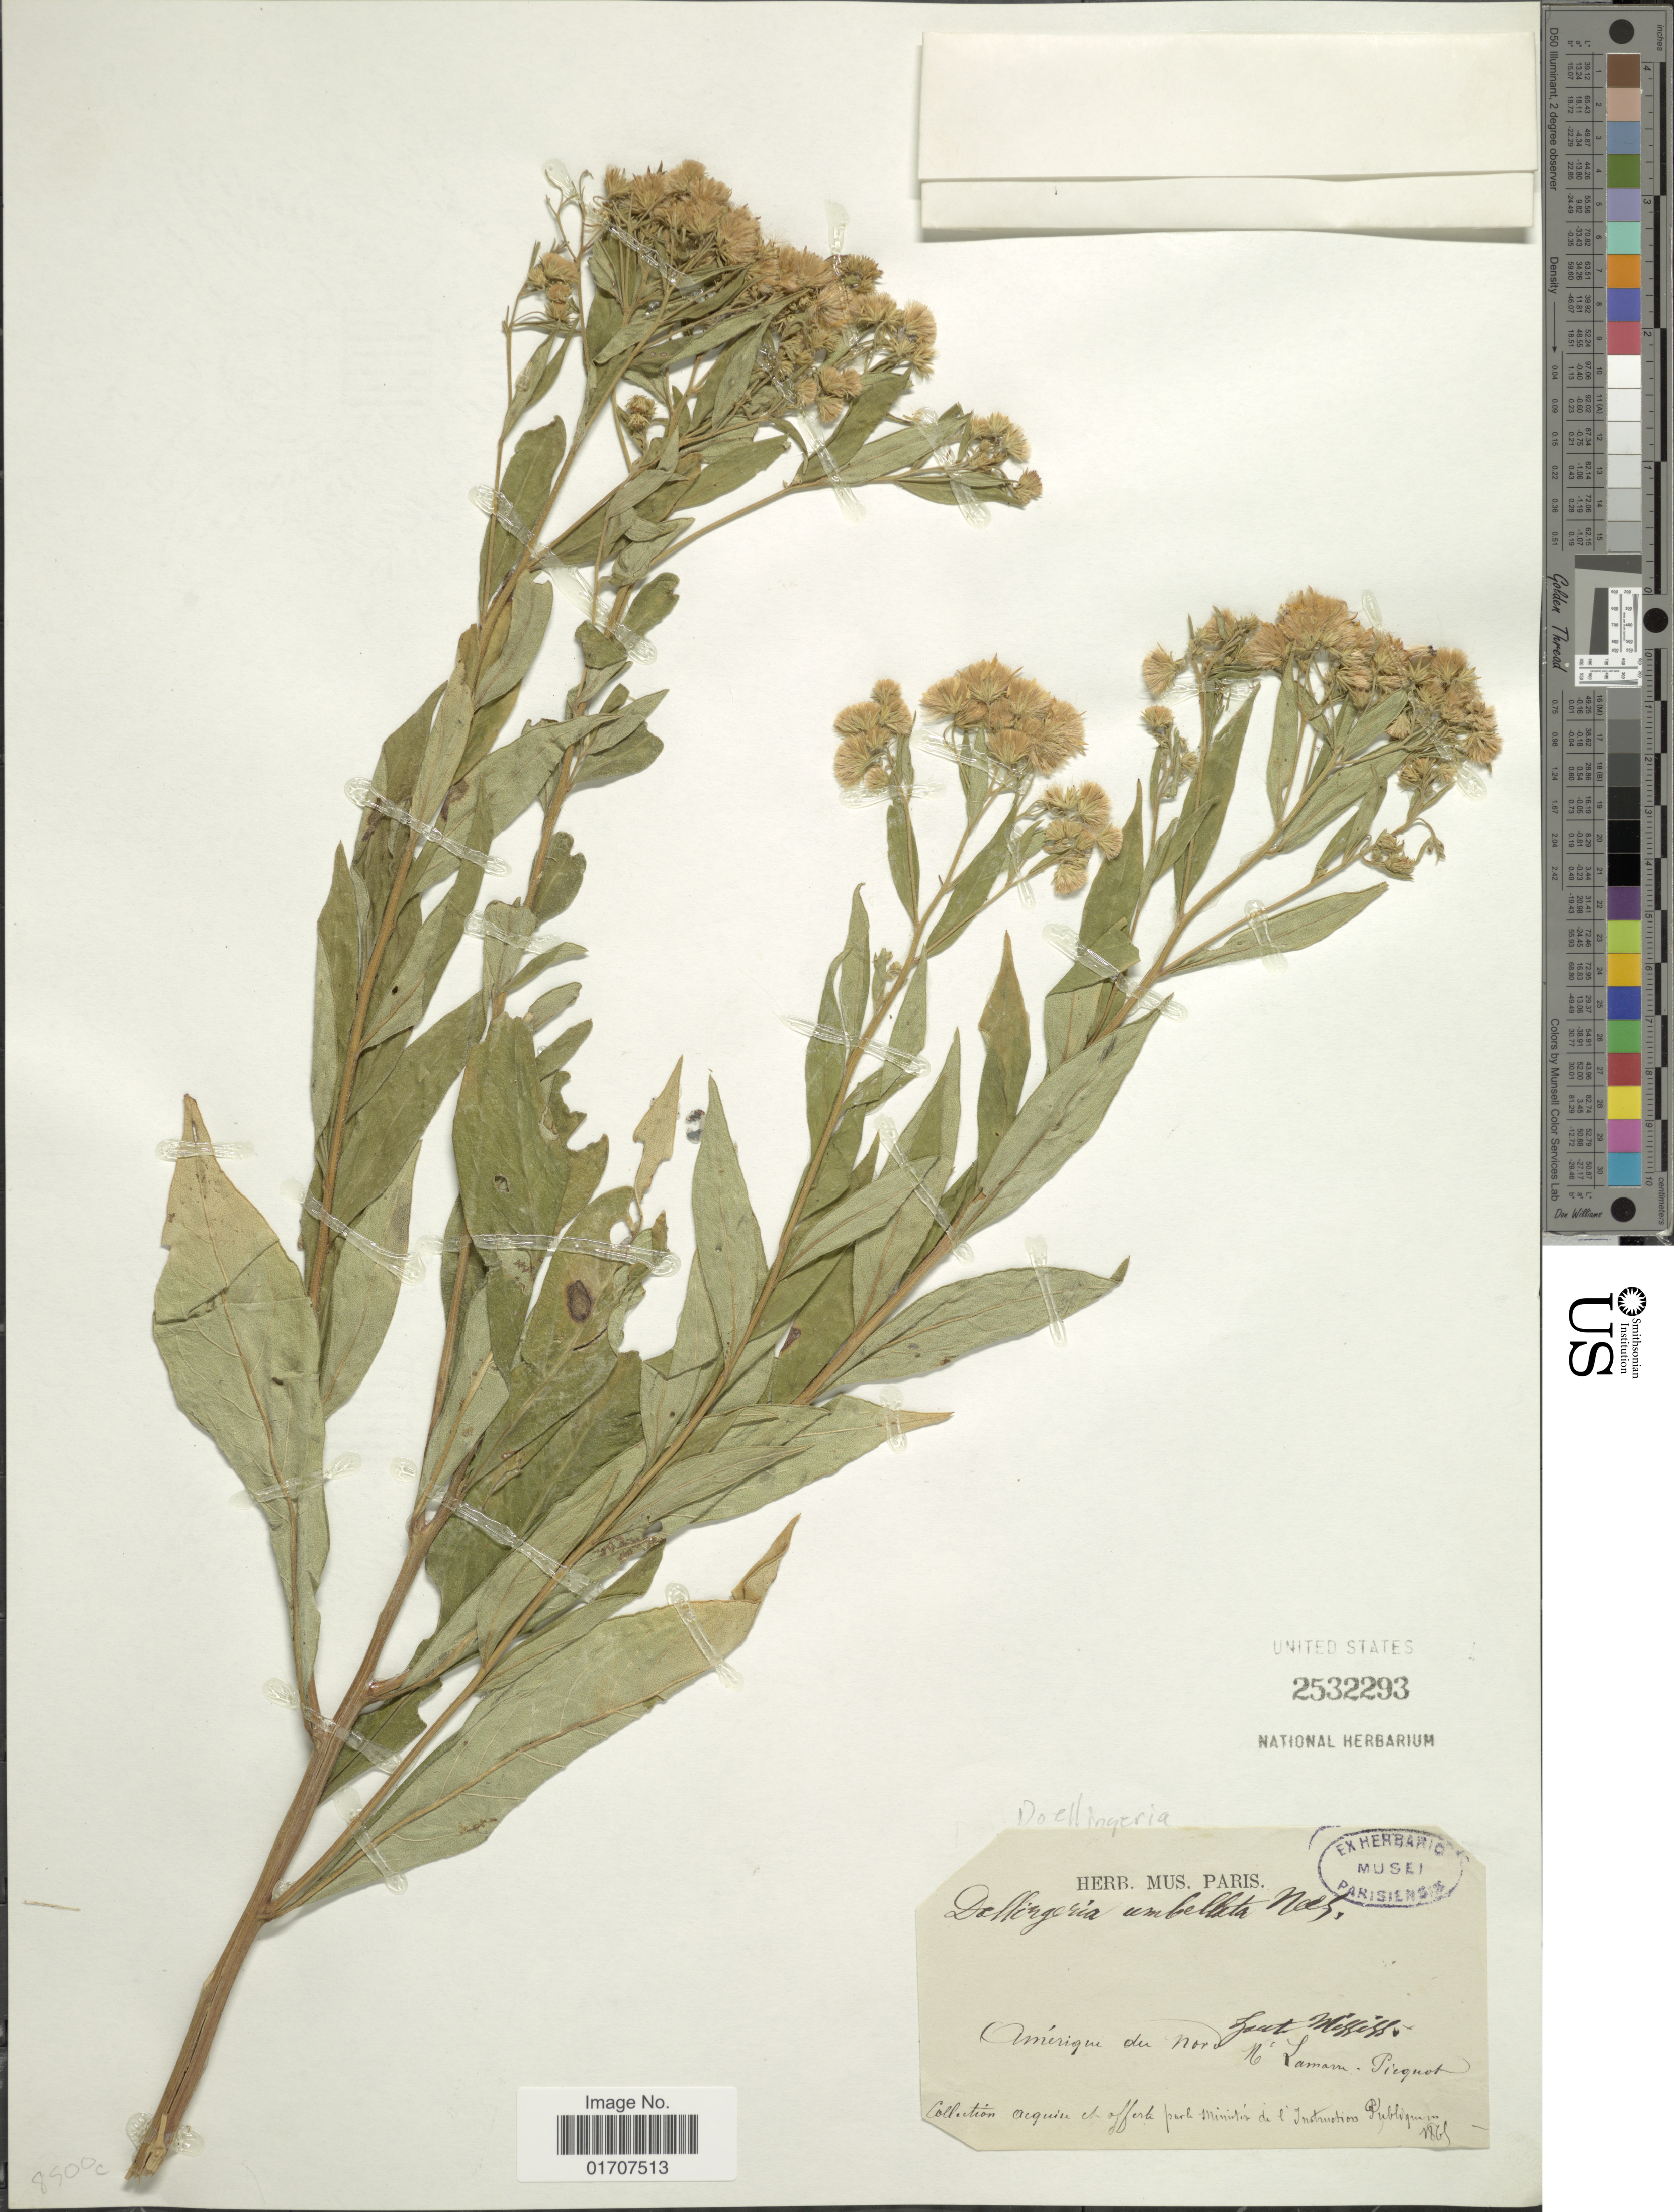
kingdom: Plantae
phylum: Tracheophyta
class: Magnoliopsida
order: Asterales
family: Asteraceae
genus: Doellingeria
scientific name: Doellingeria umbellata var. pubens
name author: (A. Gray) Britton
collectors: M. Lamarre-Picquot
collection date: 1869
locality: Amerique du nord Haut Missiones, Park Minister de l' Industrious [interpreted]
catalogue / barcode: US 2532293